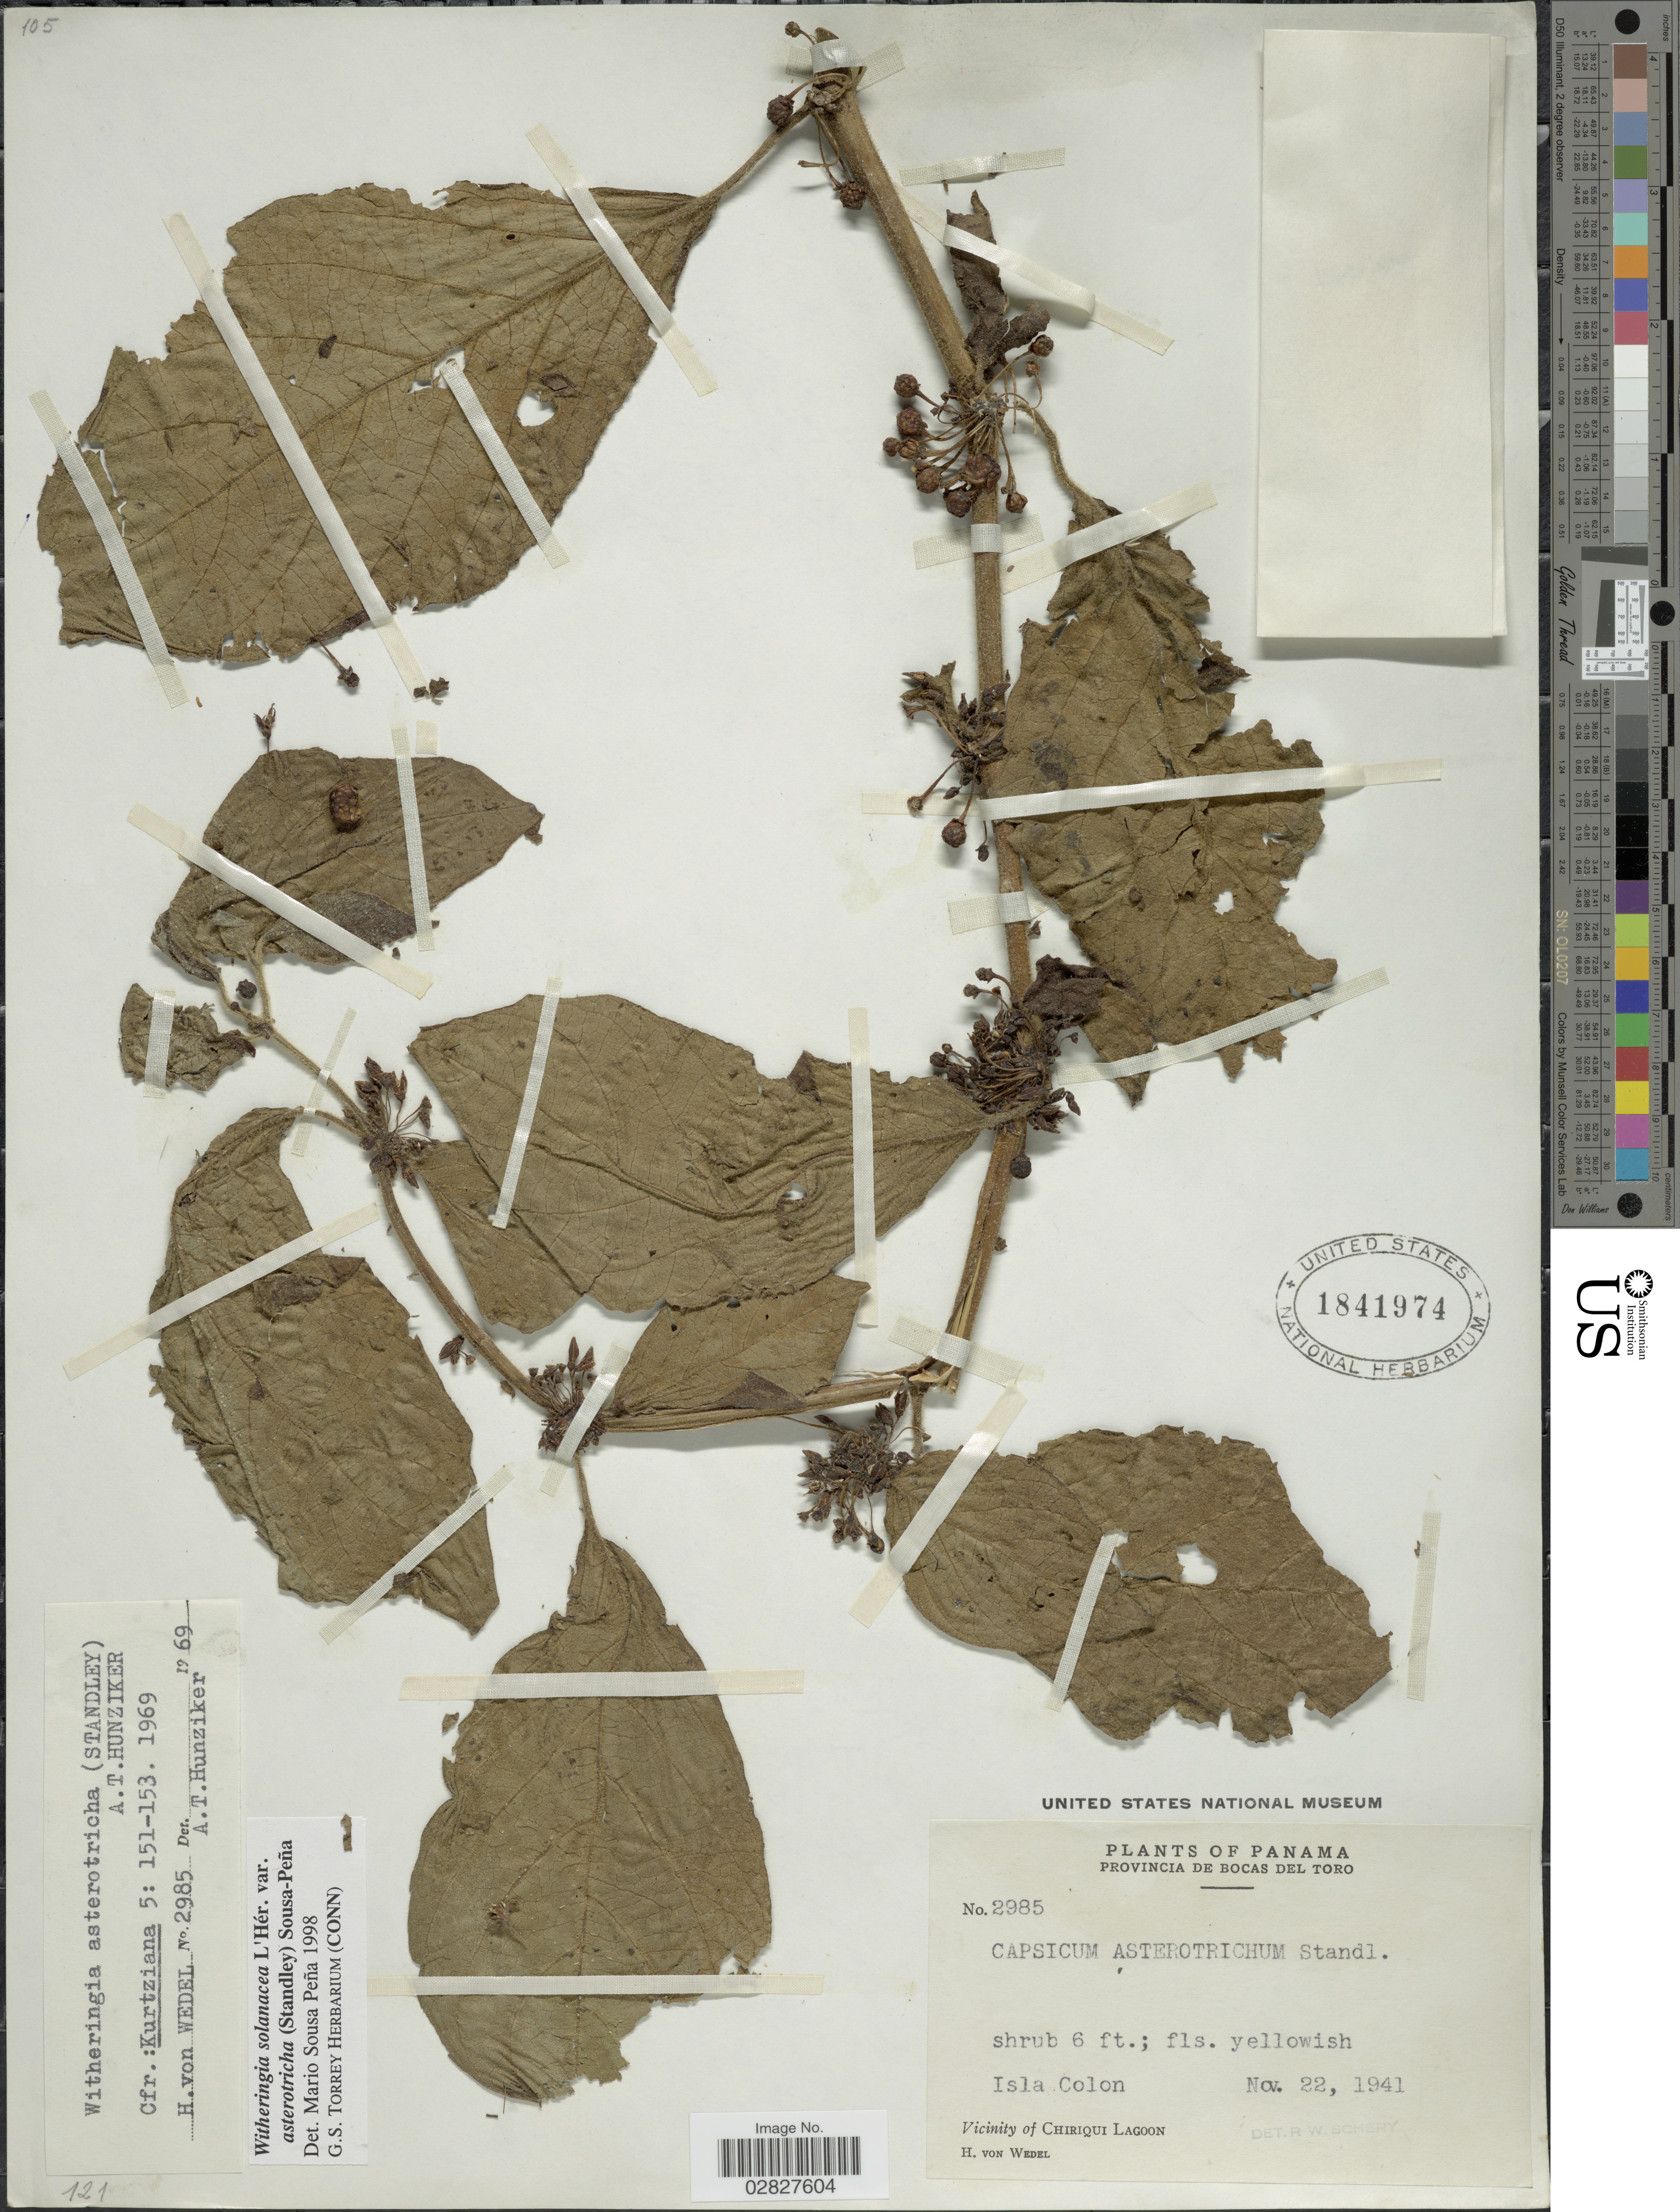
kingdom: Plantae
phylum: Tracheophyta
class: Magnoliopsida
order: Solanales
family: Solanaceae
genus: Witheringia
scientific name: Witheringia solanacea var. asterotricha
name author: (Standl.) Sousa-Peña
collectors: H. von Wedel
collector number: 2985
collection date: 1941-11-22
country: Panama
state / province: Bocas del Toro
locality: Isla Colon. Vicinity of Chiriqui Lagoon.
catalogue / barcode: US 1841974